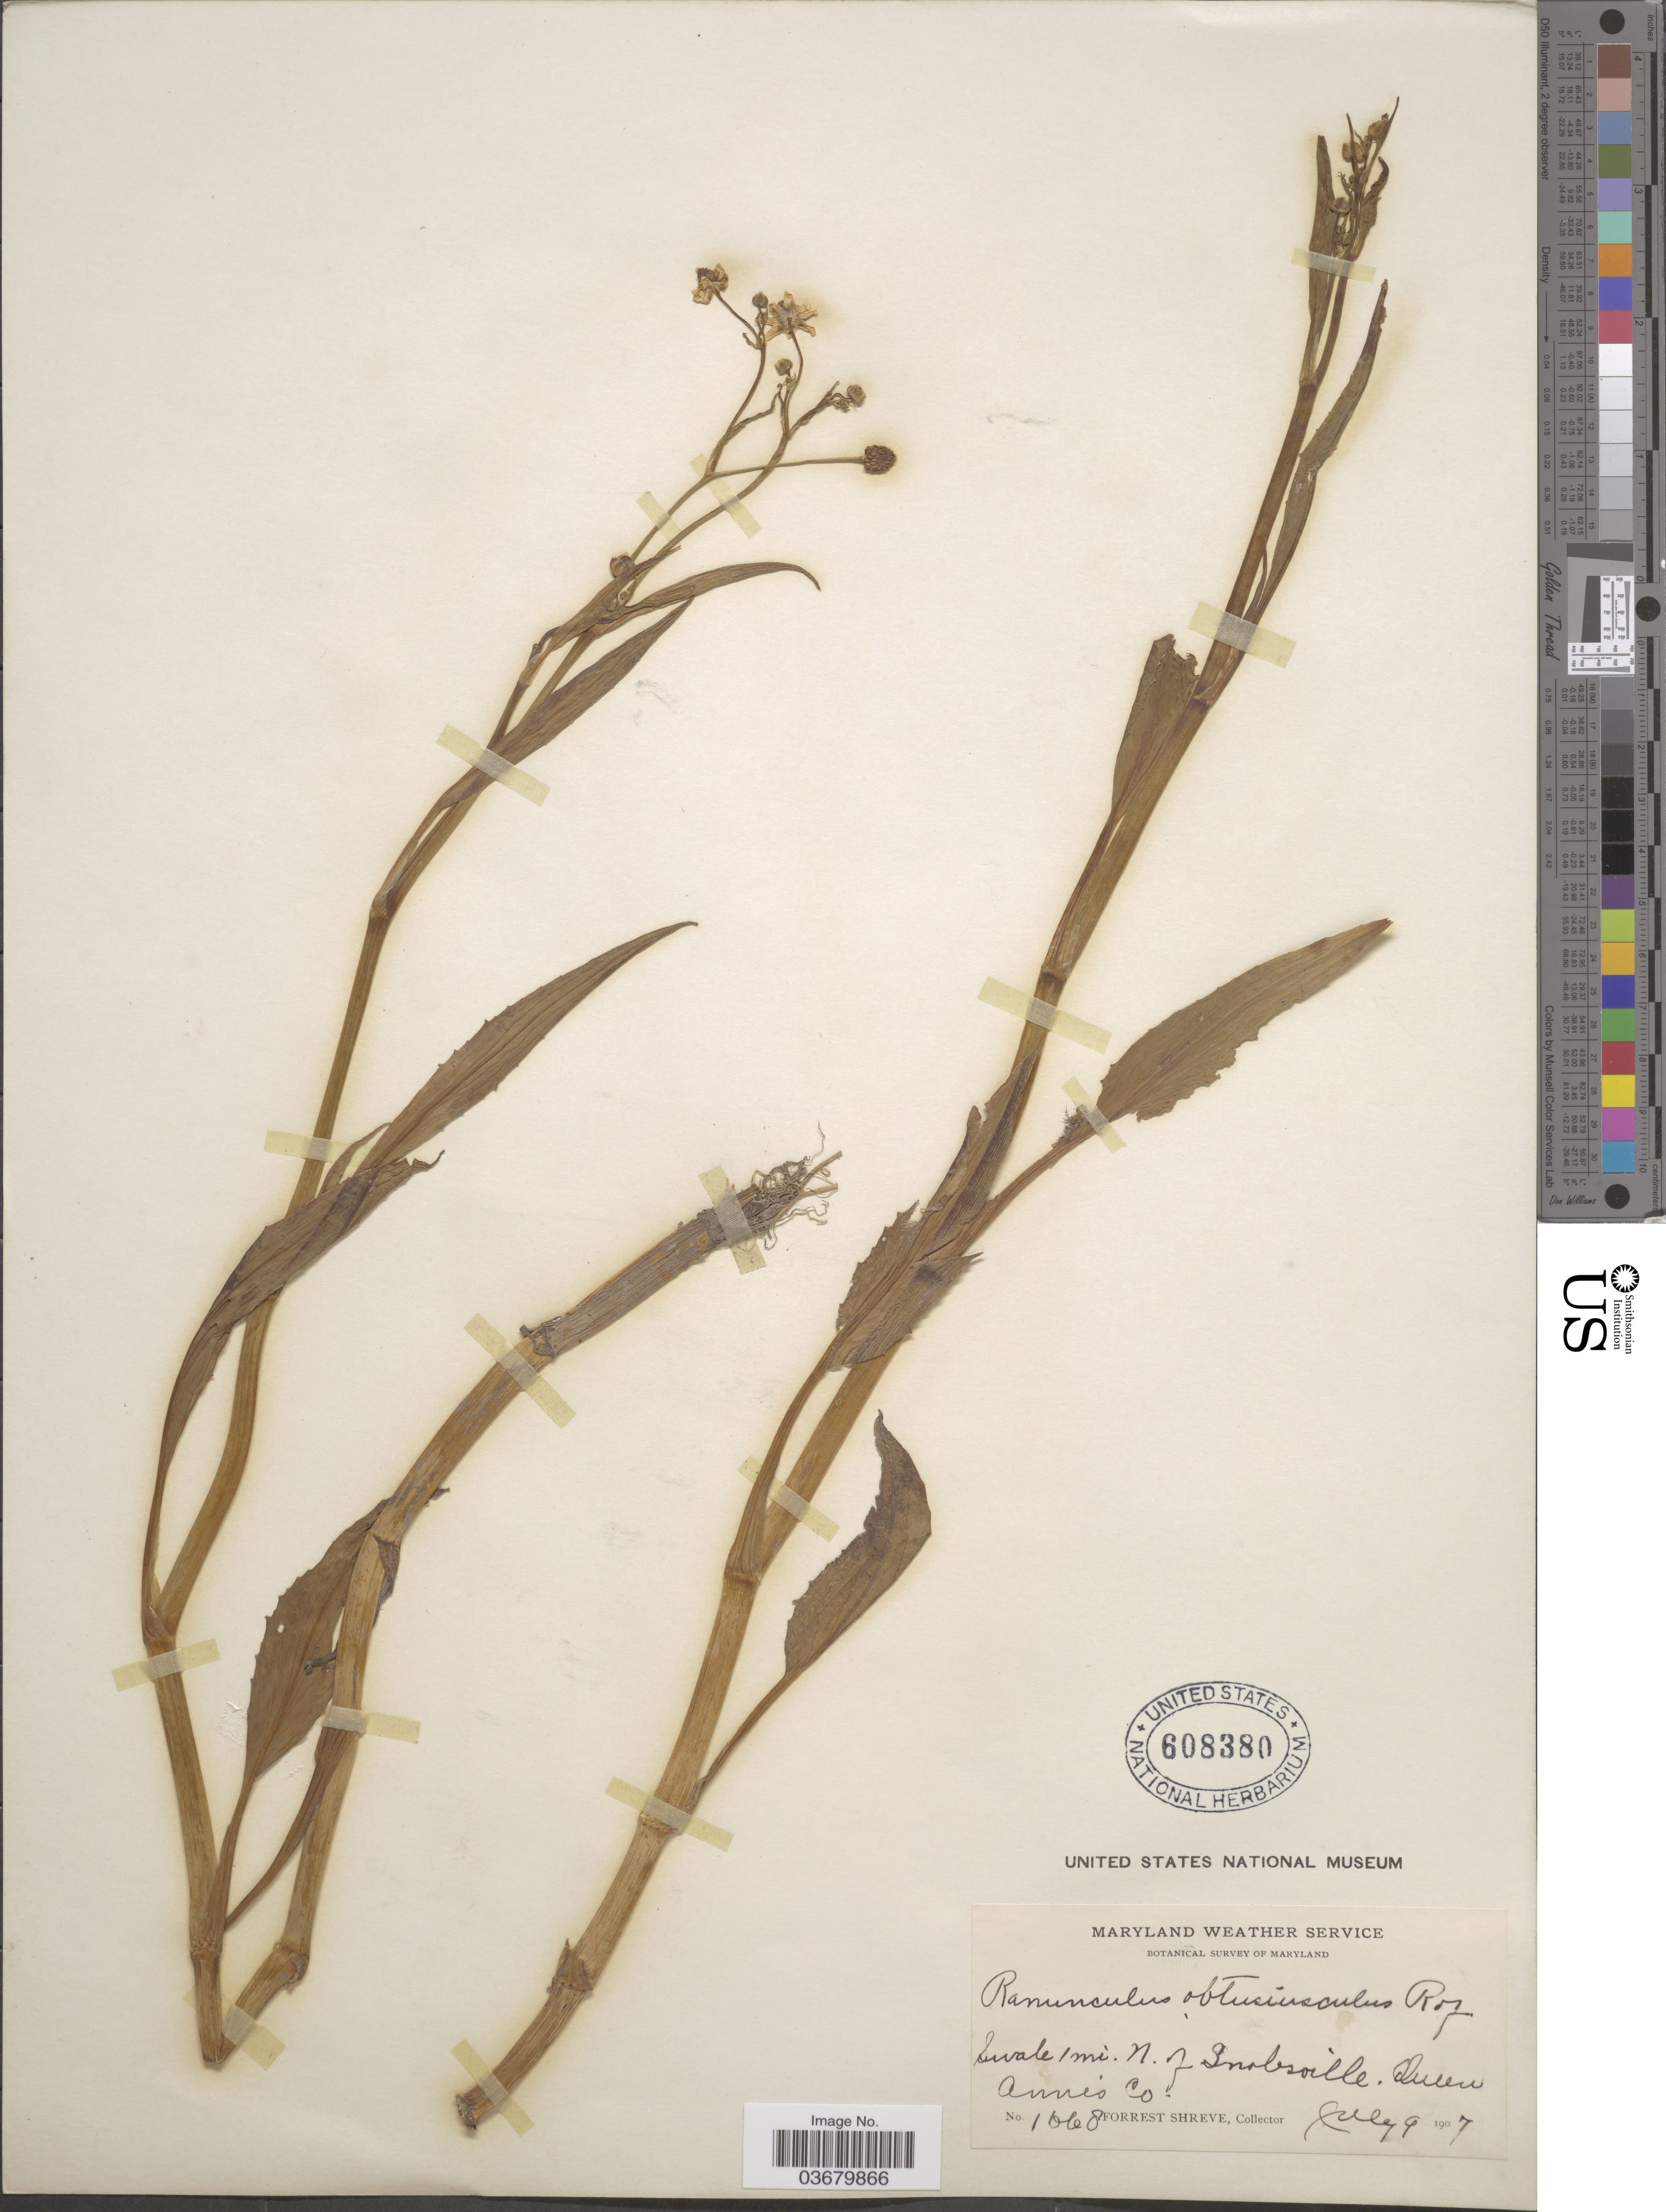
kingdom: Plantae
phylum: Tracheophyta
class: Magnoliopsida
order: Ranunculales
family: Ranunculaceae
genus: Ranunculus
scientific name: Ranunculus ambigens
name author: S. Watson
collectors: F. Shreve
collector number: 1068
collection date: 1907-07-09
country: United States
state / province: Maryland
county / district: Queen Anne's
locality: Swale 1 mi. N. of Snobsville. Queen Anne's Co.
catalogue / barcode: US 608380